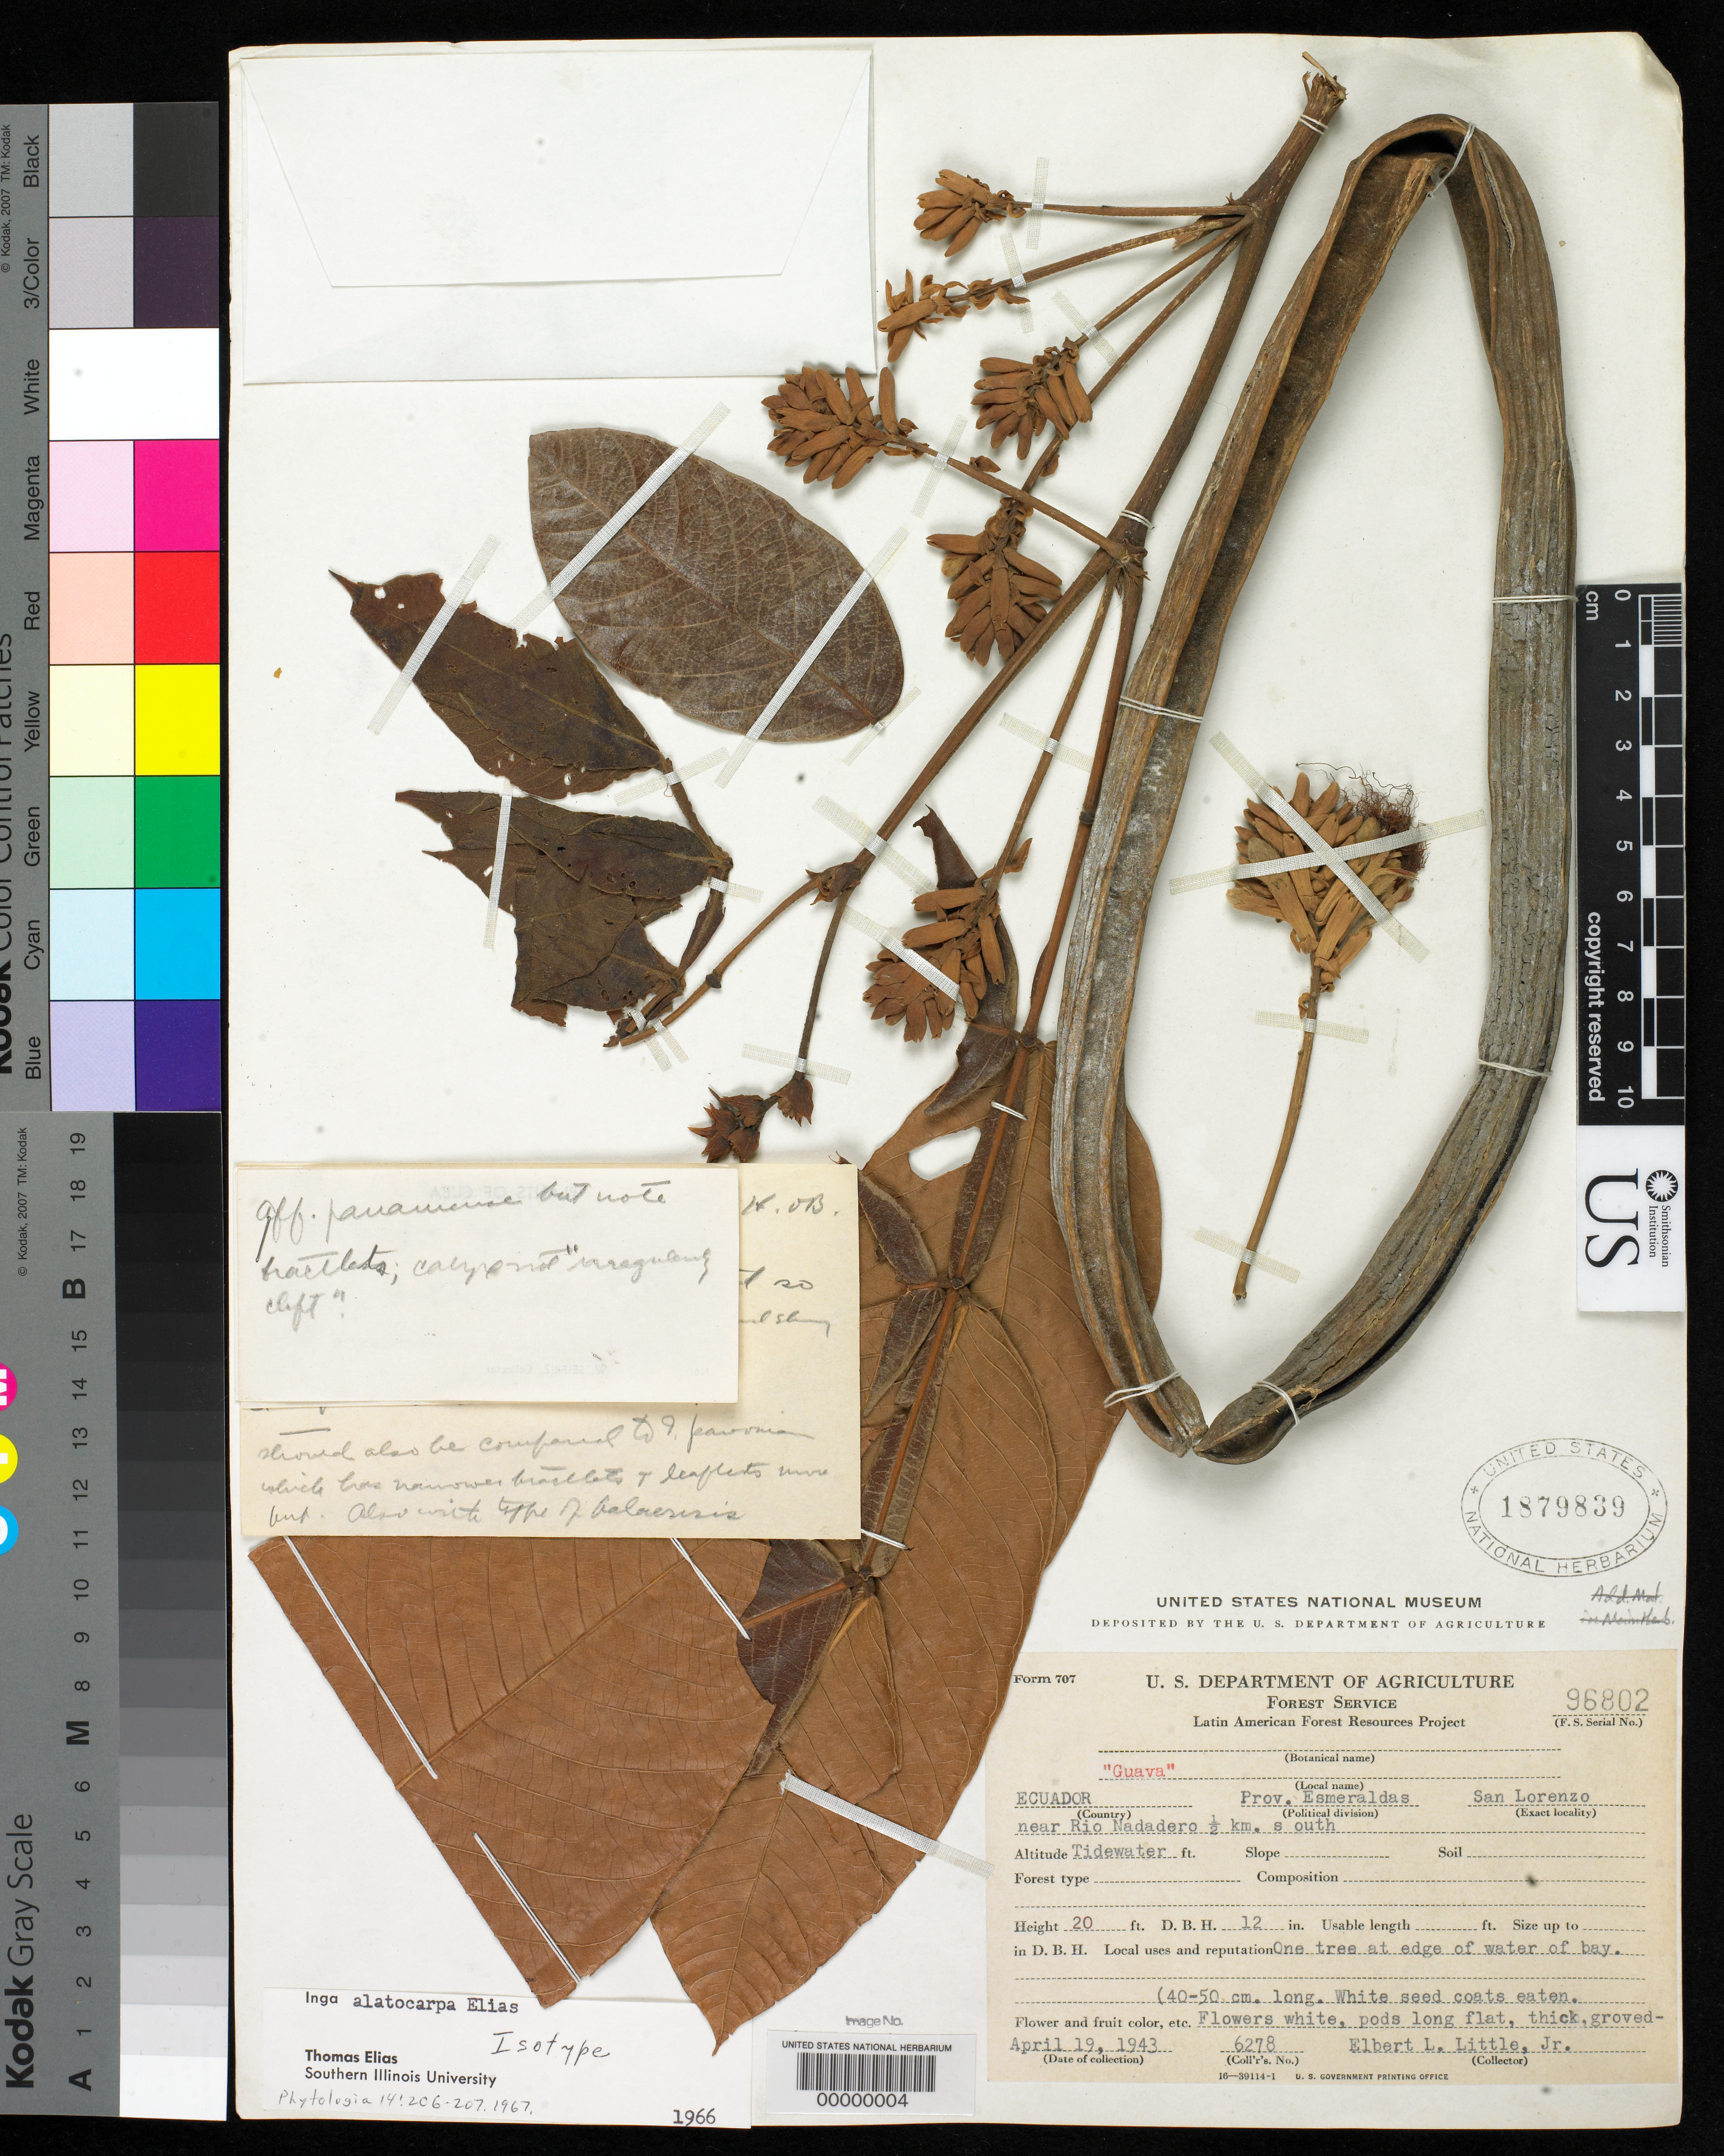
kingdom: Plantae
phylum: Tracheophyta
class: Magnoliopsida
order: Fabales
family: Fabaceae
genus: Inga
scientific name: Inga alatocarpa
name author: T.S. Elias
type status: Isotype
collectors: E. L. Little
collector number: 6278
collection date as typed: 19 Apr 1943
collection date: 1943-04-19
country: Ecuador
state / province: Esmeraldas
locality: San Lorenzo near Rio Nadadero.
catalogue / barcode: US 1879839